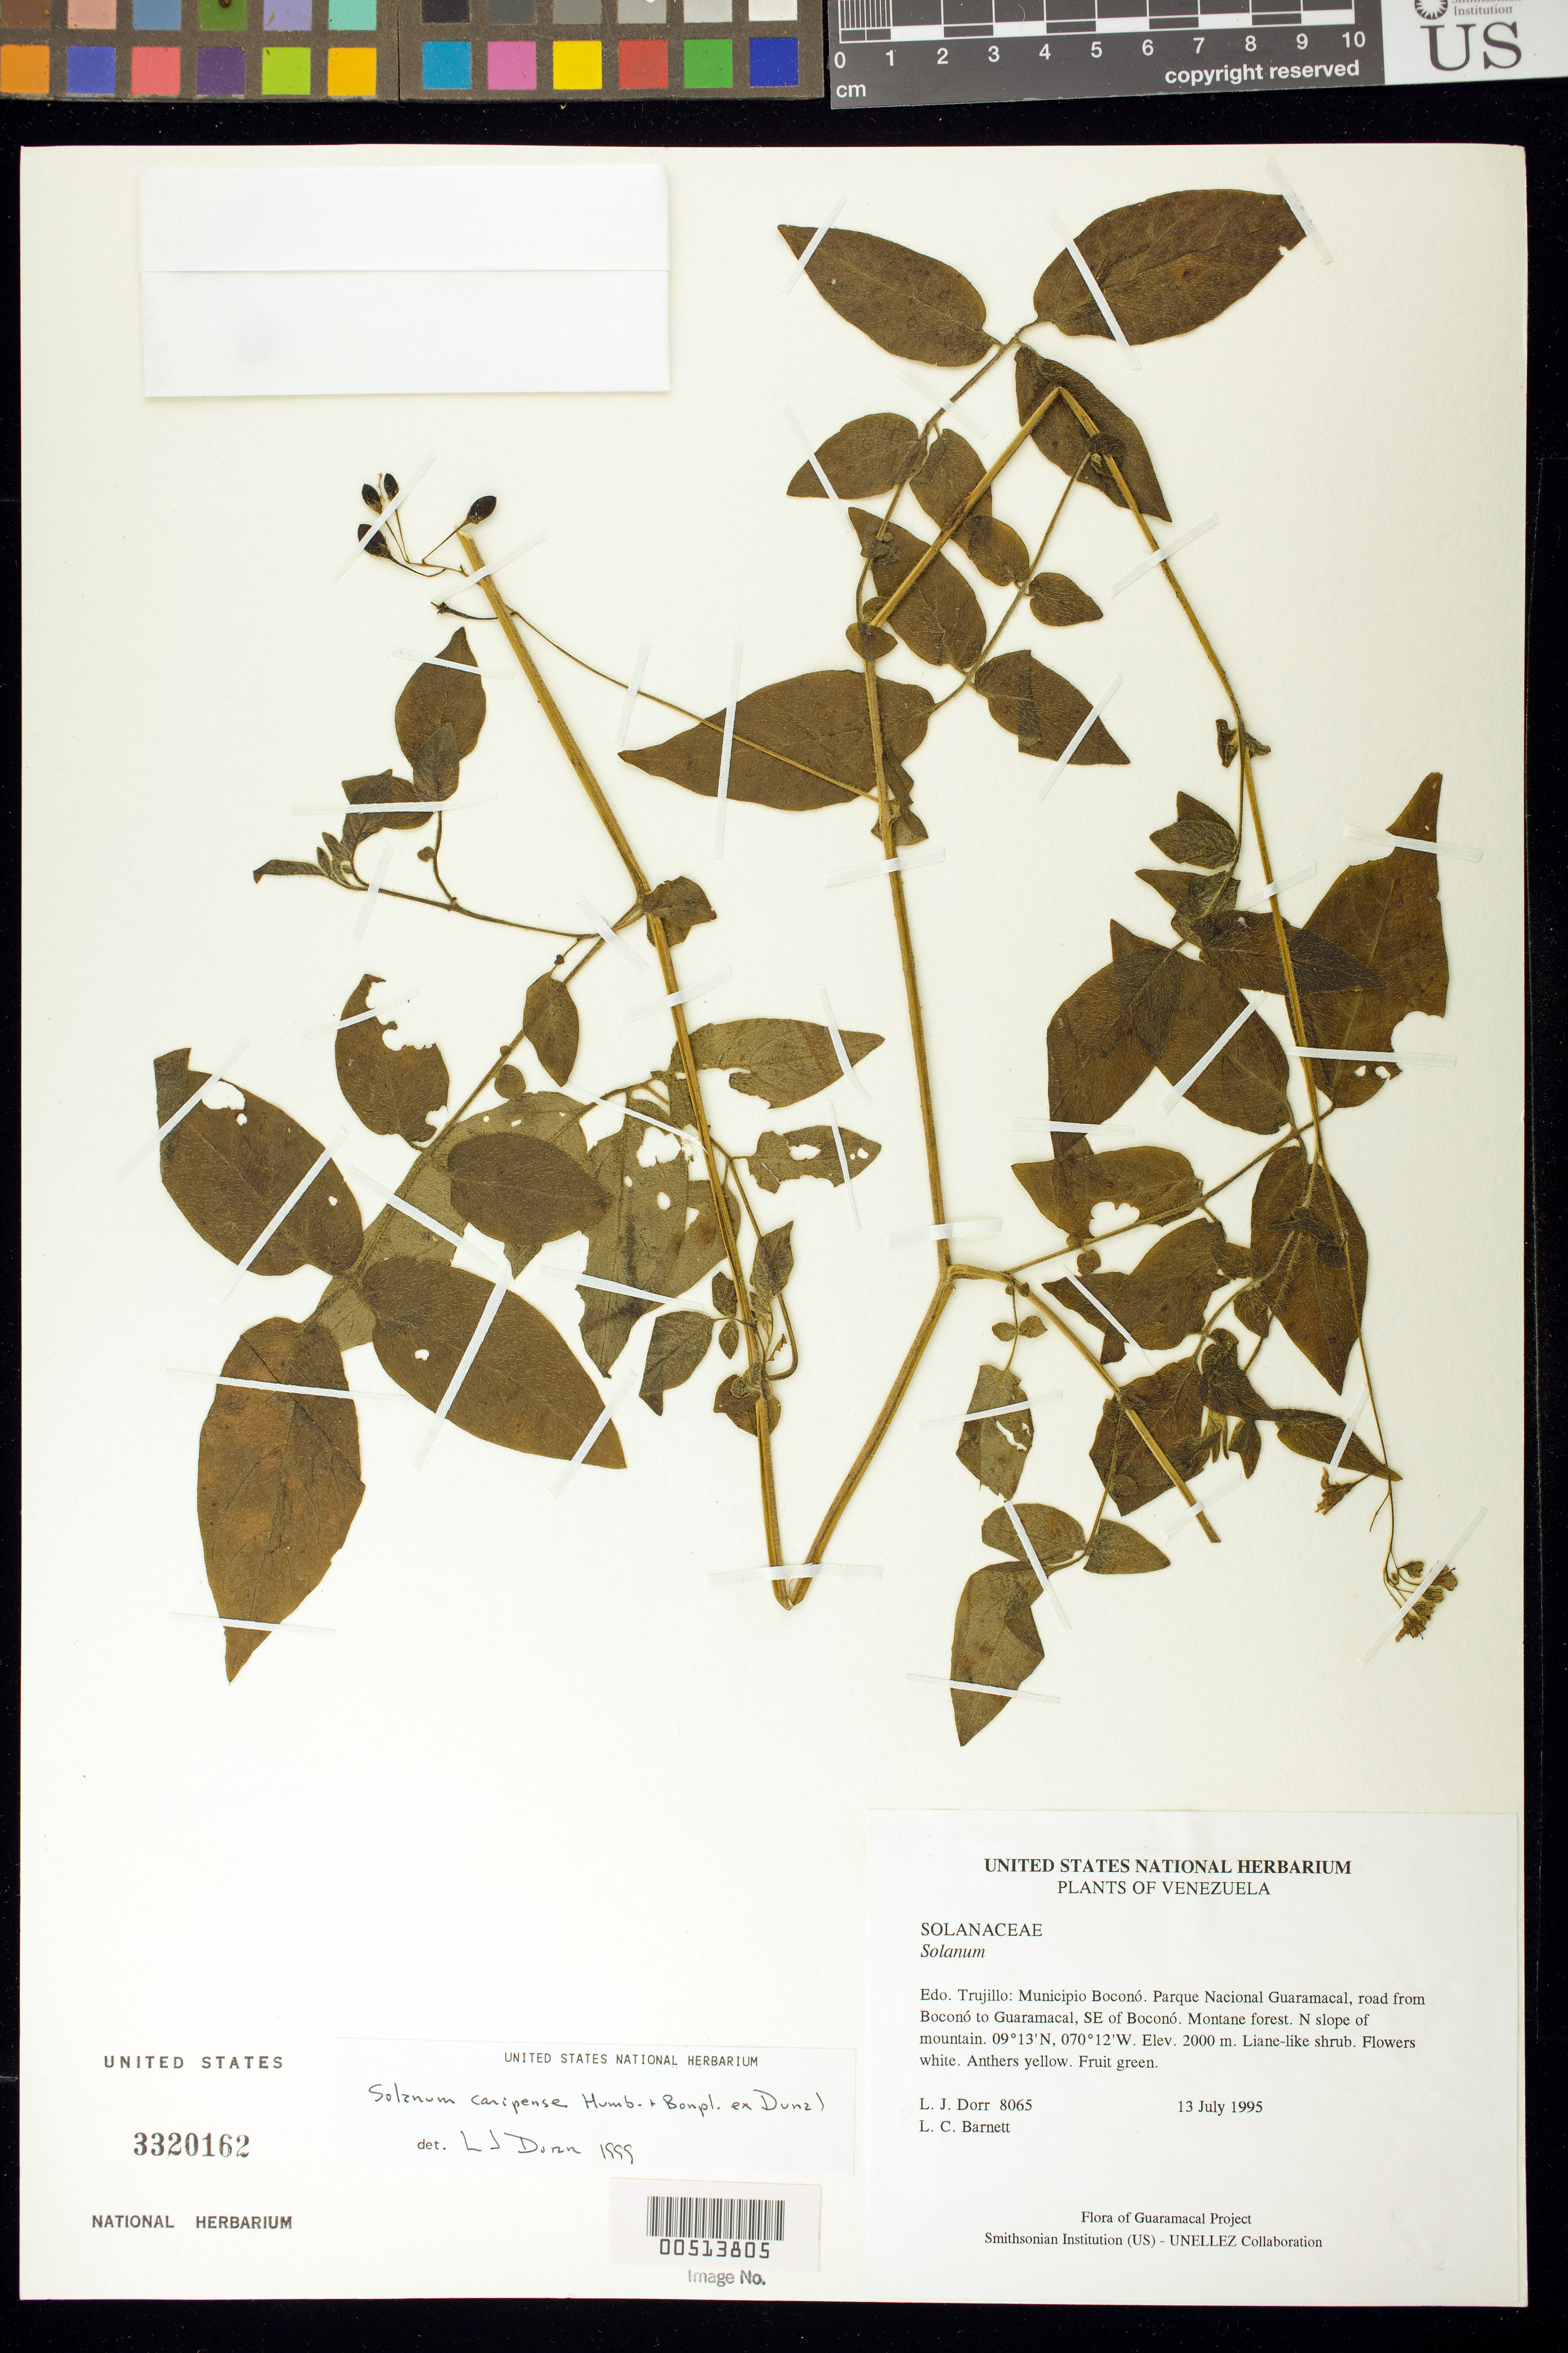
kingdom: Plantae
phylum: Tracheophyta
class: Magnoliopsida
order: Solanales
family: Solanaceae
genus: Solanum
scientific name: Solanum caripense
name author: Humb. & Bonpl. ex Dunal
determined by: Dorr, L. J., (BOT), Smithsonian Institution - National Museum of Natural History (UNITED STATES)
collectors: L. J. Dorr & L. C. Barnett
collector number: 8065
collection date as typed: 13 Jul 1995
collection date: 1995-07-13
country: Venezuela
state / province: Trujillo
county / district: Boconó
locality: Parque Nacional Guaramacal, road from Boconó to Guaramacal, SE of Boconó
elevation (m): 2000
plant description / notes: PORT, US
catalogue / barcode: US 3320162